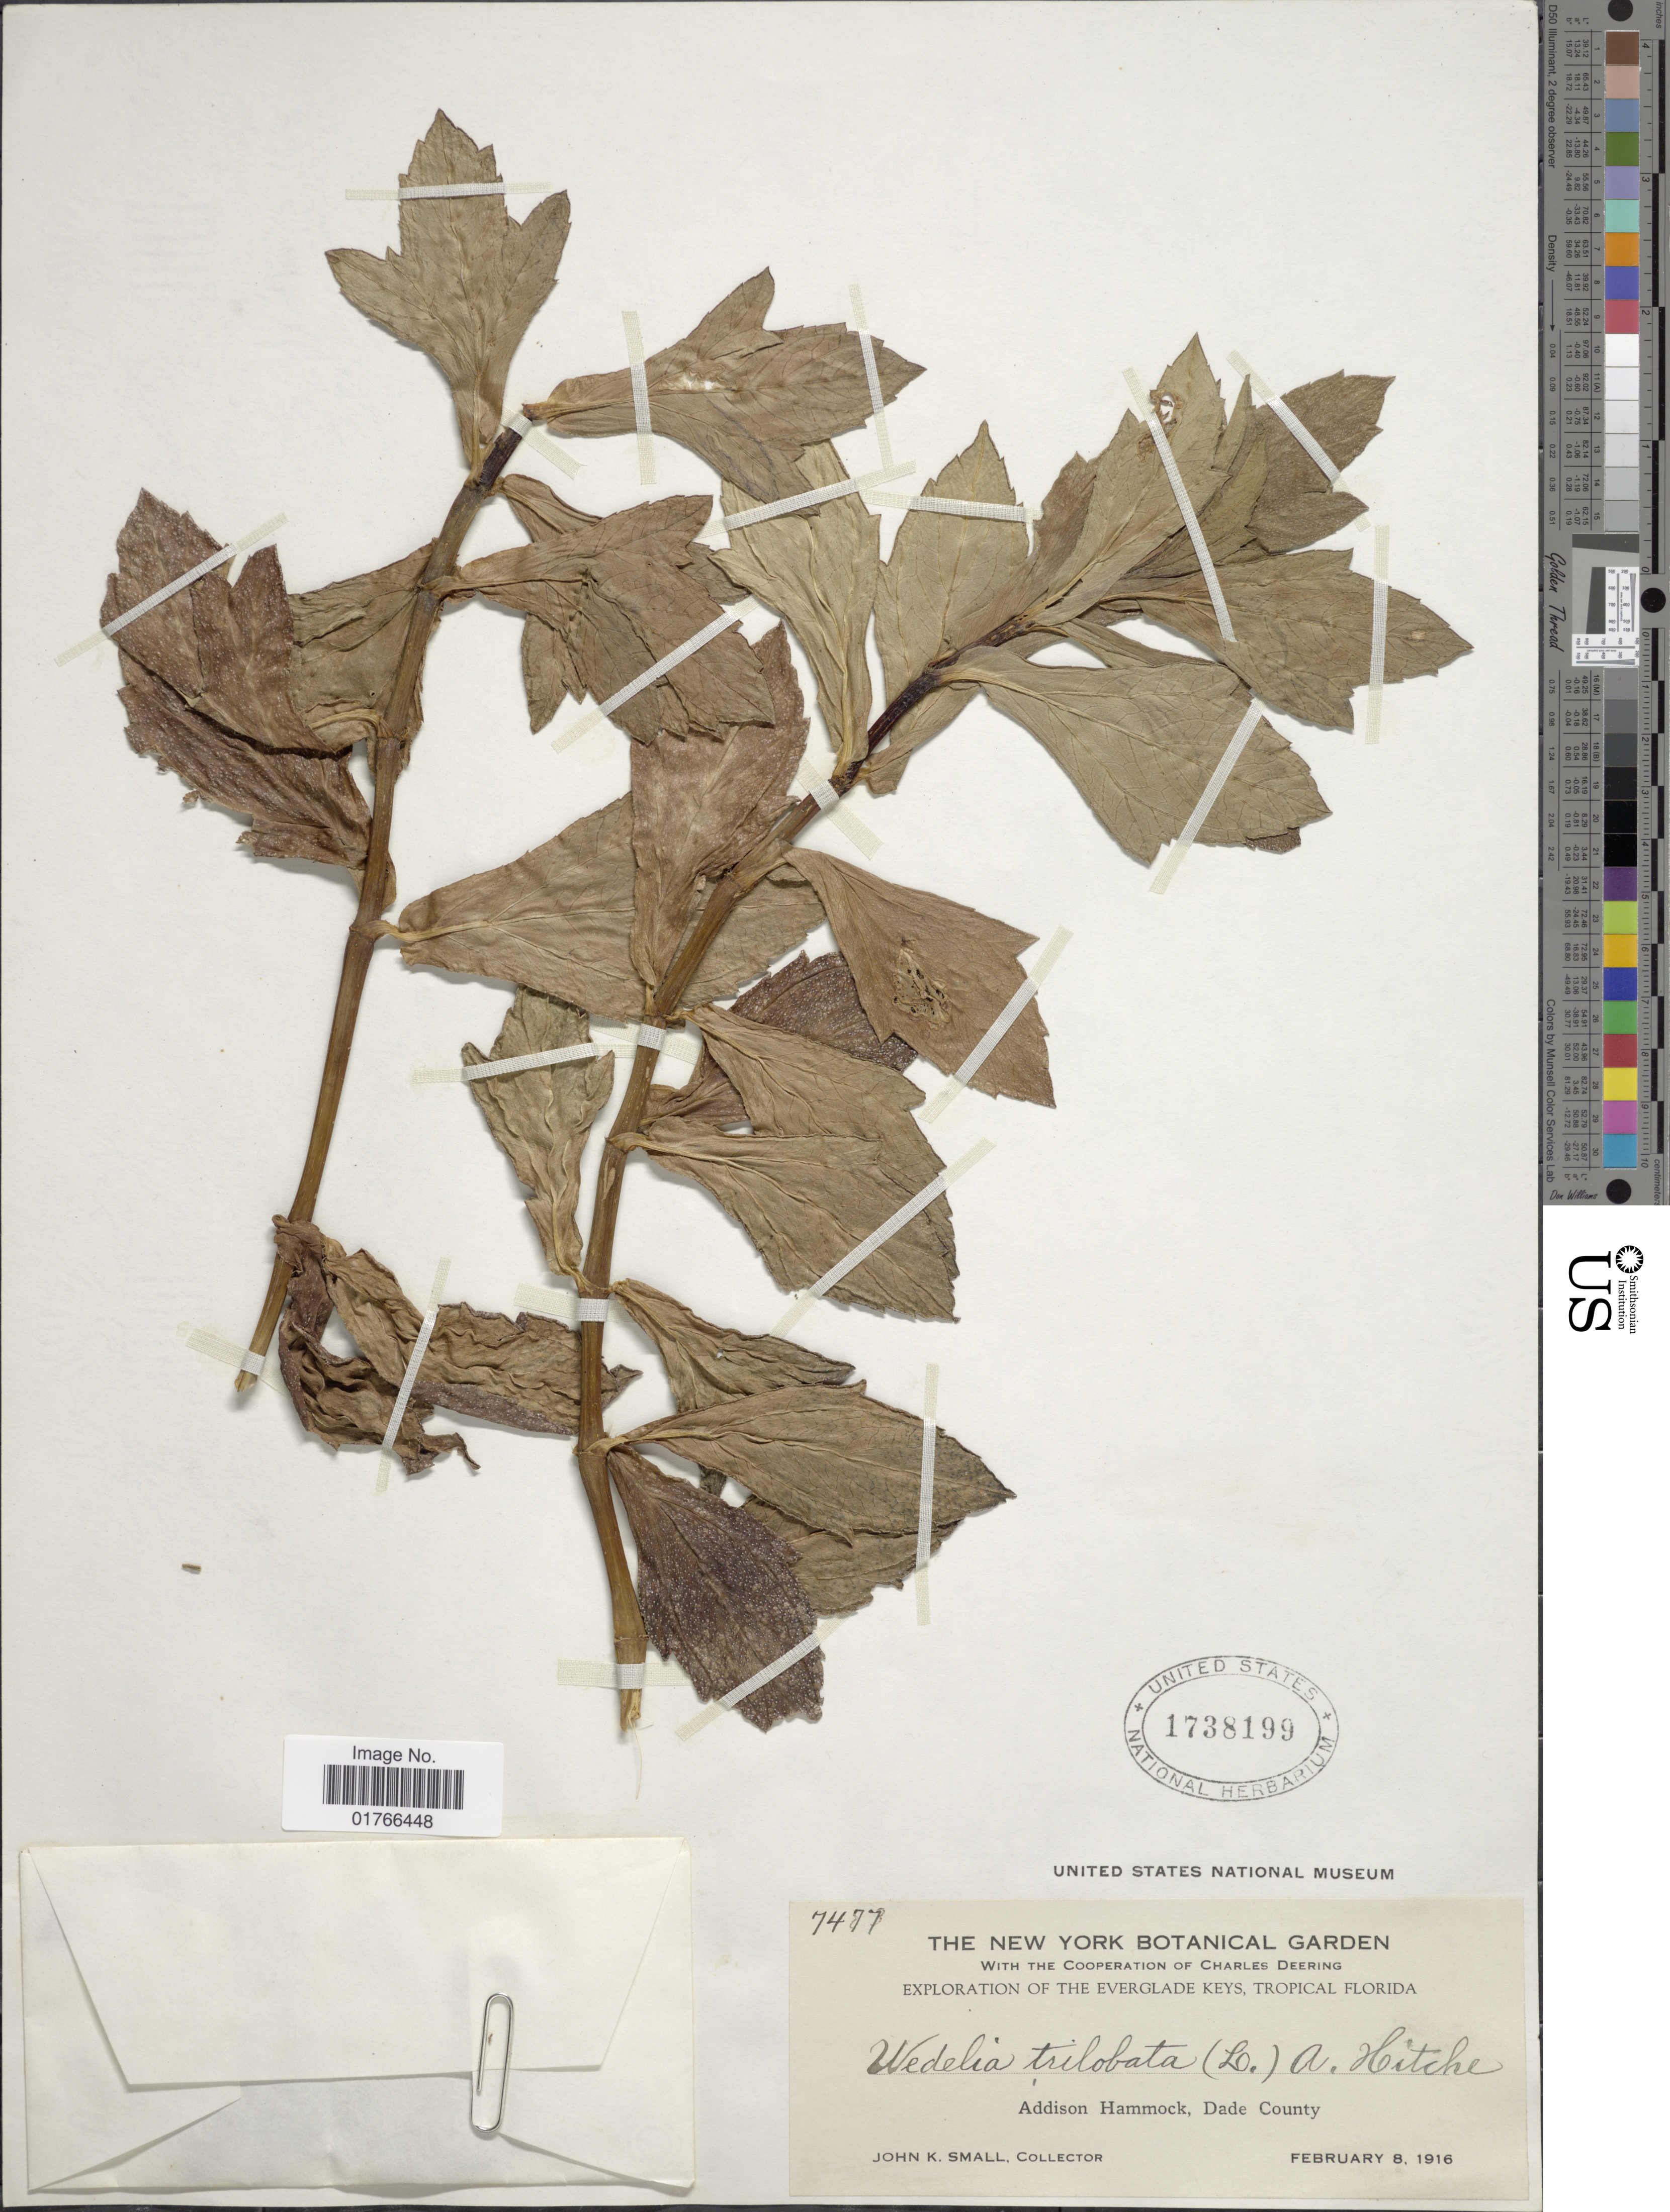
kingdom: Plantae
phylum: Tracheophyta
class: Magnoliopsida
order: Asterales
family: Asteraceae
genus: Sphagneticola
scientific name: Sphagneticola trilobata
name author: (L.) Pruski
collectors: J. K. Small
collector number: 7477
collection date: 1916-02-08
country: United States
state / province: Florida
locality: Everglade Keys, Tropical Florida, Addison Hammock, Dade County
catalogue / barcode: US 1738199